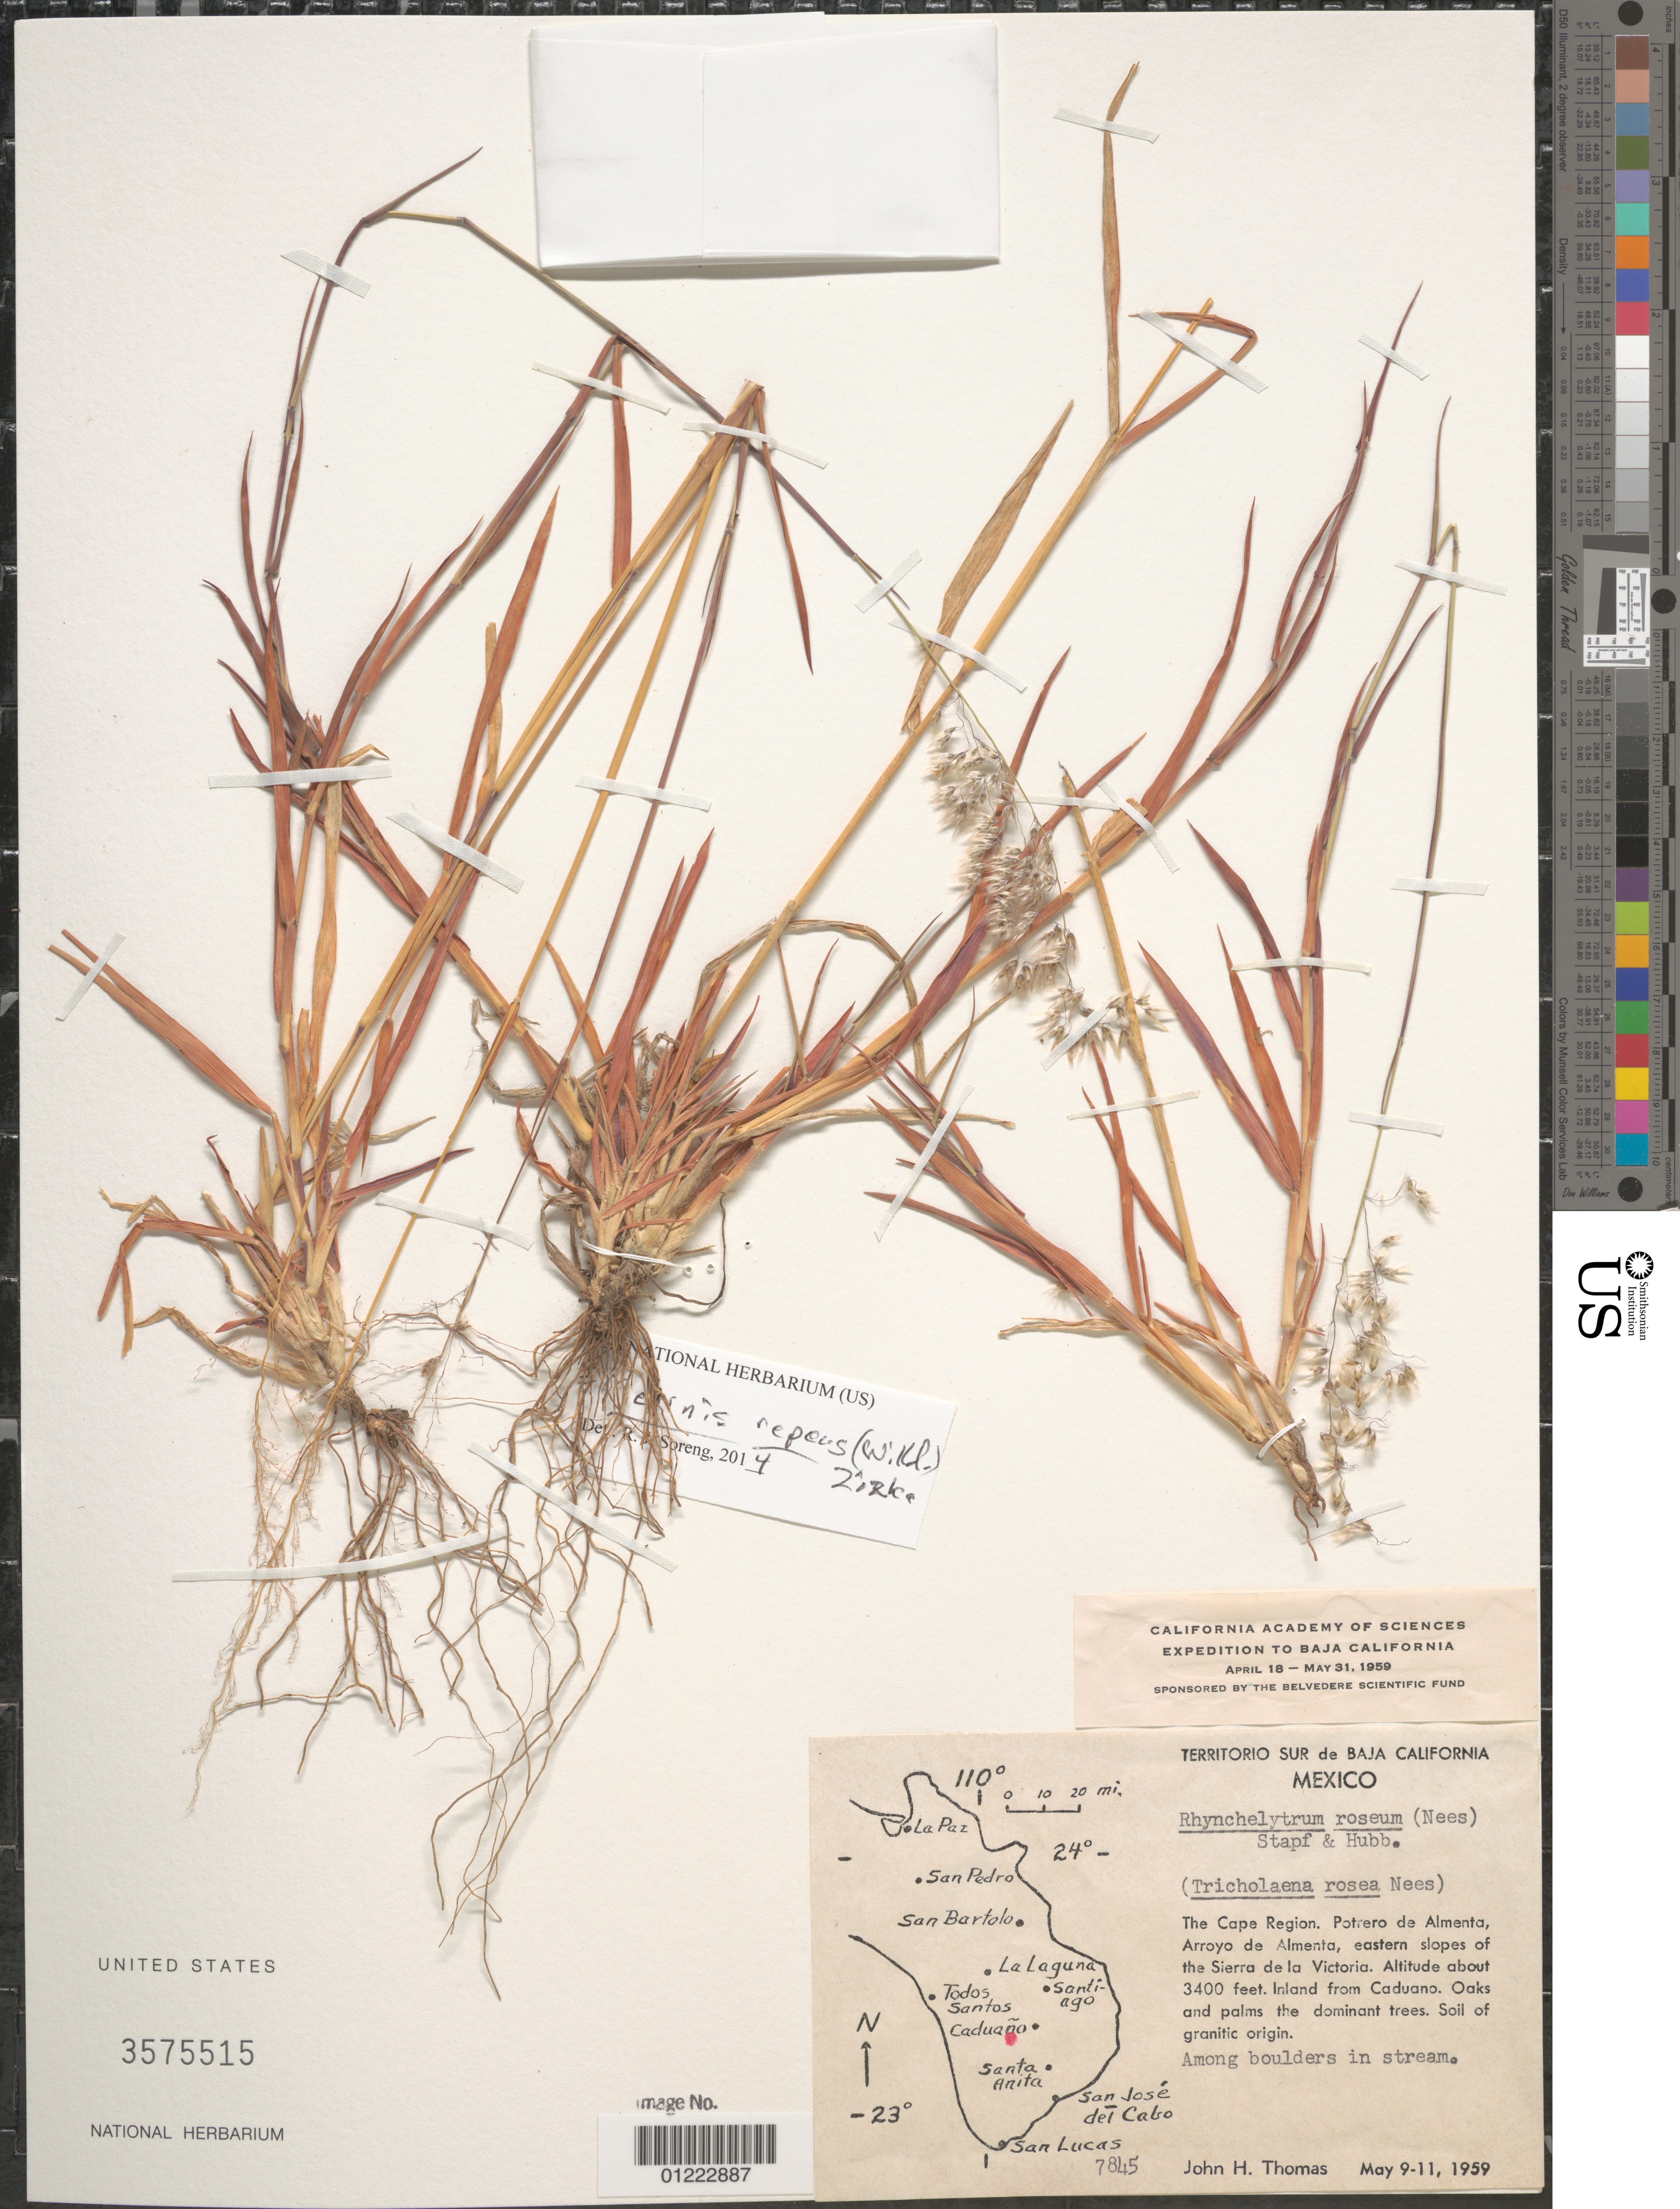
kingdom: Plantae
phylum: Tracheophyta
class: Liliopsida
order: Poales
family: Poaceae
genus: Melinis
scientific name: Melinis repens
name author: (Willd.) Zizka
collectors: J. H. Thomas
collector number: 7845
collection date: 1959-05-09/1959-05-11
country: Mexico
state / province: Baja California Sur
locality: The Caps Region. Pot.ero da Almenta, Arroyo de Almenta, eastern slopes of the Sierra de la Victoria. Inland from Caduano.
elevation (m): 1036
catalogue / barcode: US 3575515